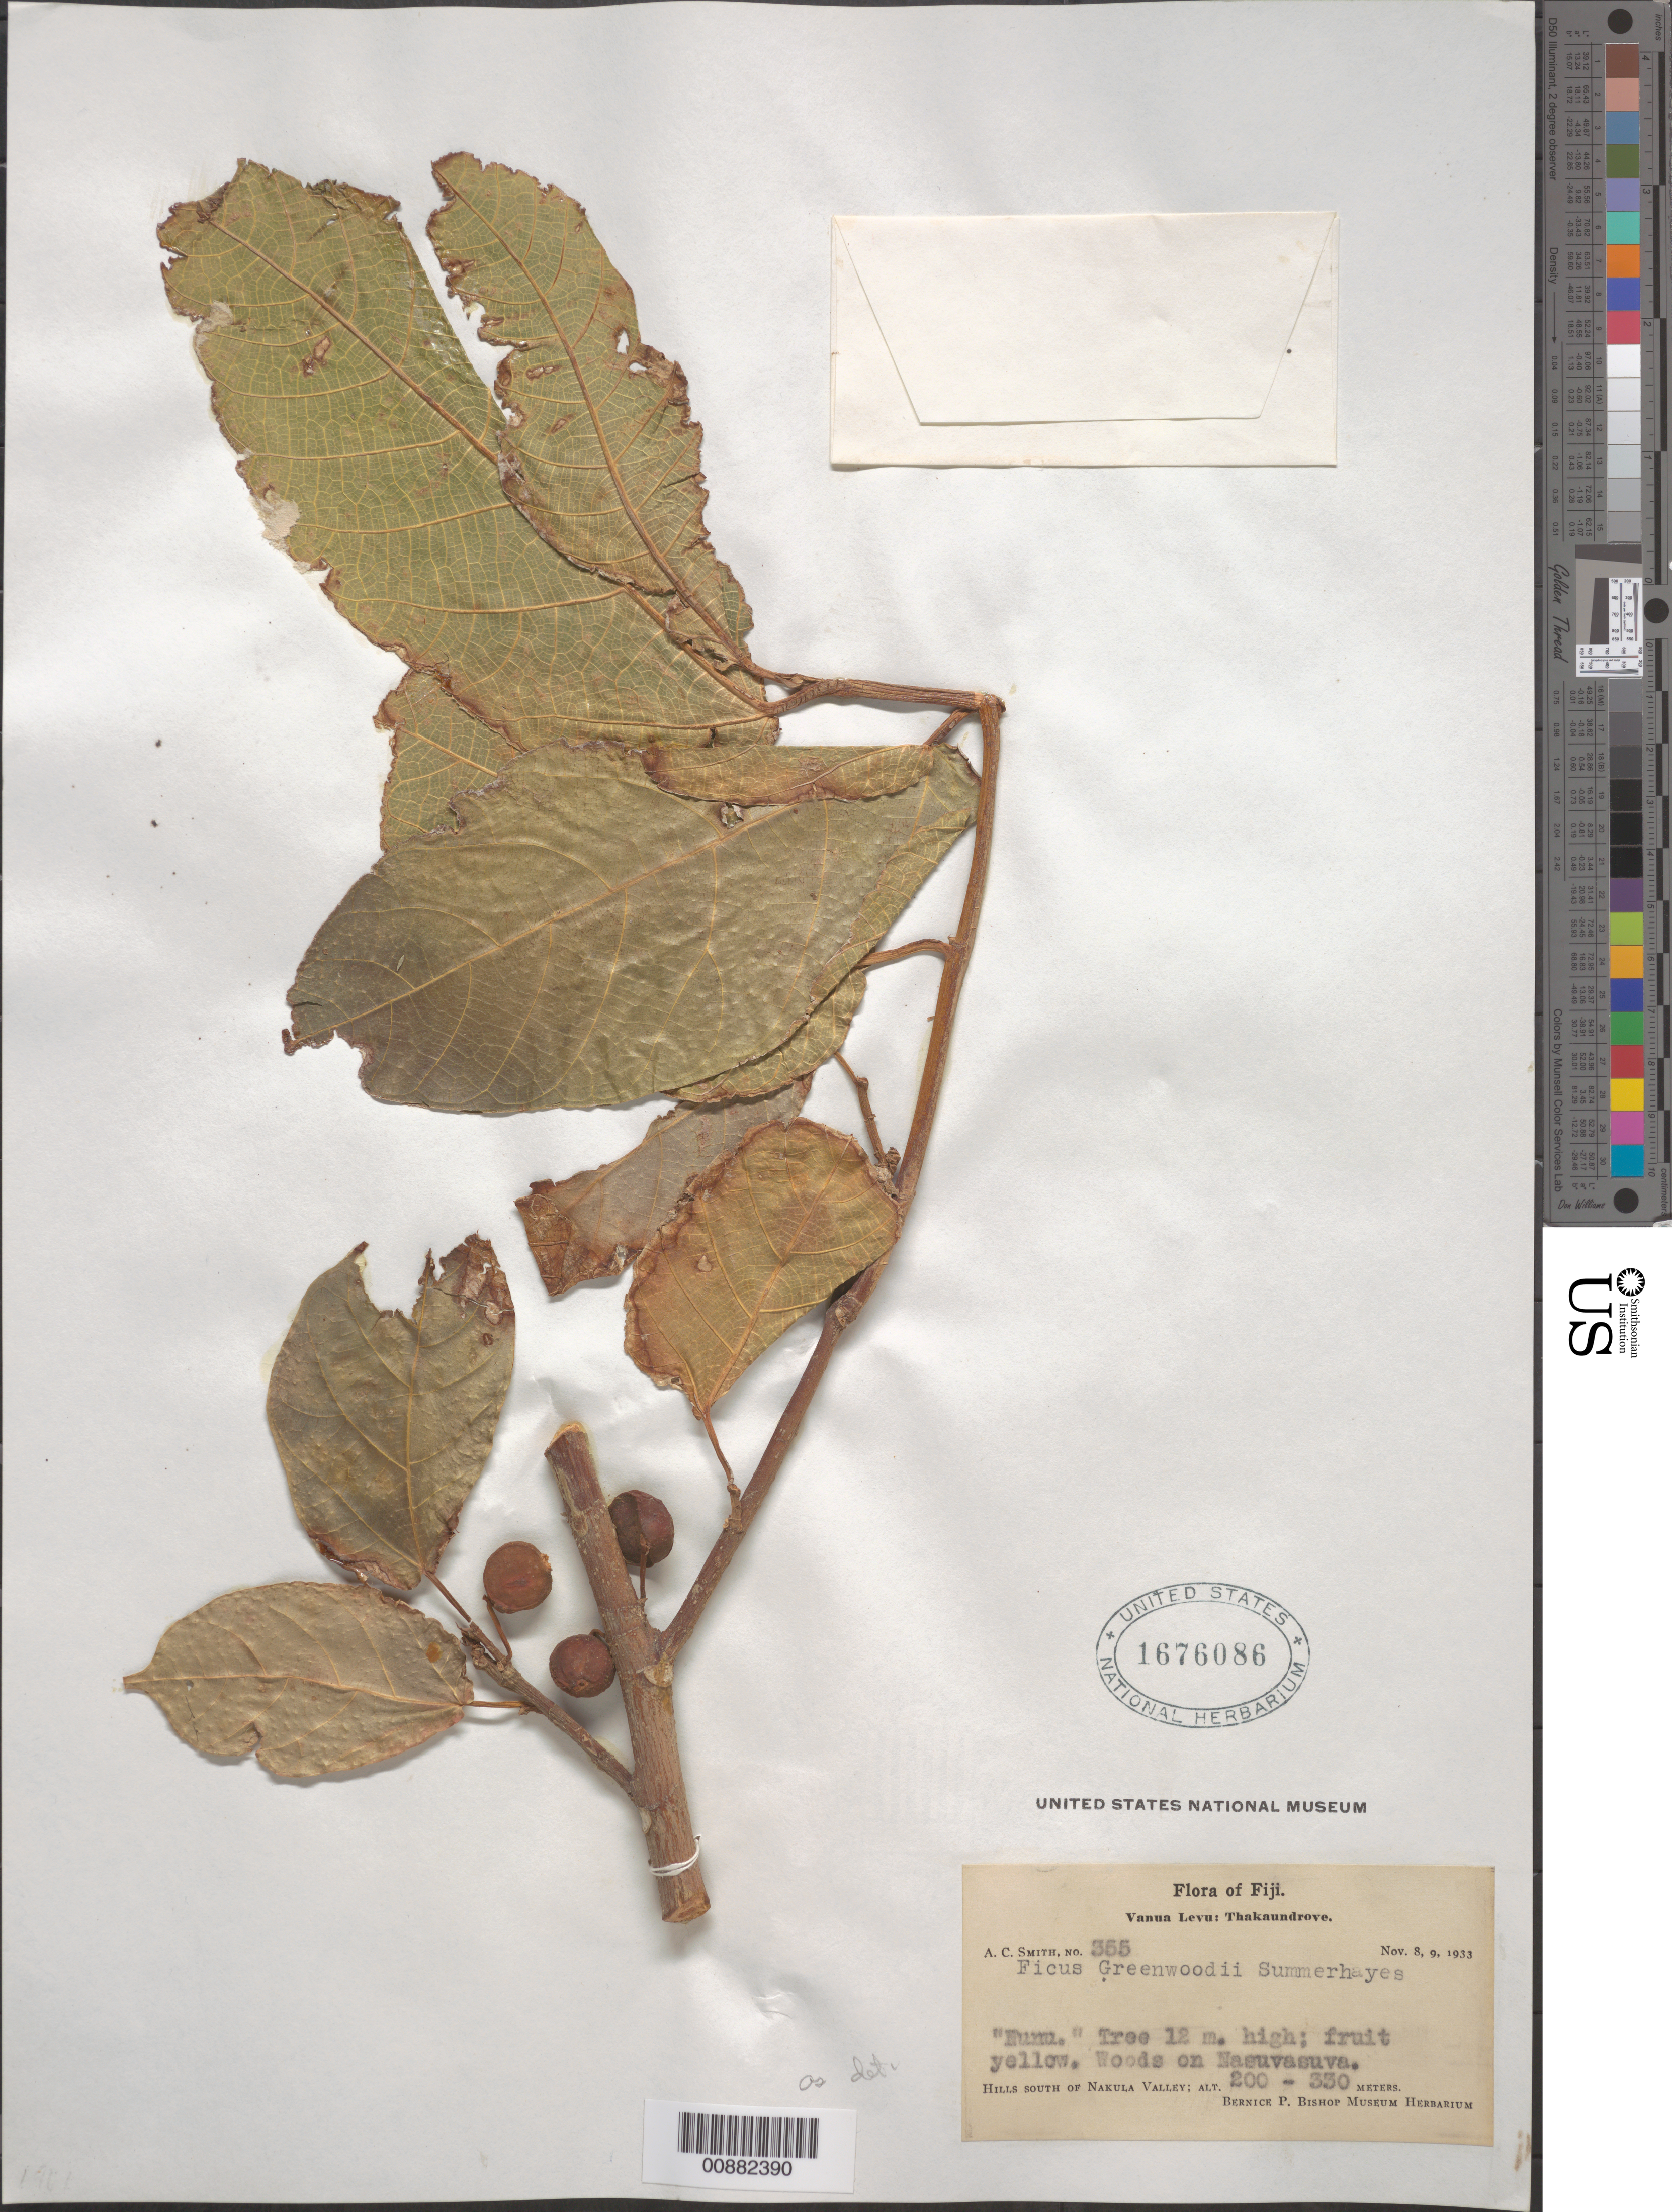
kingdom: Plantae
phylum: Tracheophyta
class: Magnoliopsida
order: Rosales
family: Moraceae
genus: Ficus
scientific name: Ficus greenwoodii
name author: Summerh.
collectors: C. A. Smith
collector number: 355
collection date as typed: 08 Nov 1933 to 09 Nov 1933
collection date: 1933-11-08/1933-11-09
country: Fiji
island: Vanua Levu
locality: Hills S of Nakula Valley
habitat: Woods on Nasuvasuva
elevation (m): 200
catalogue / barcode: US 1676086